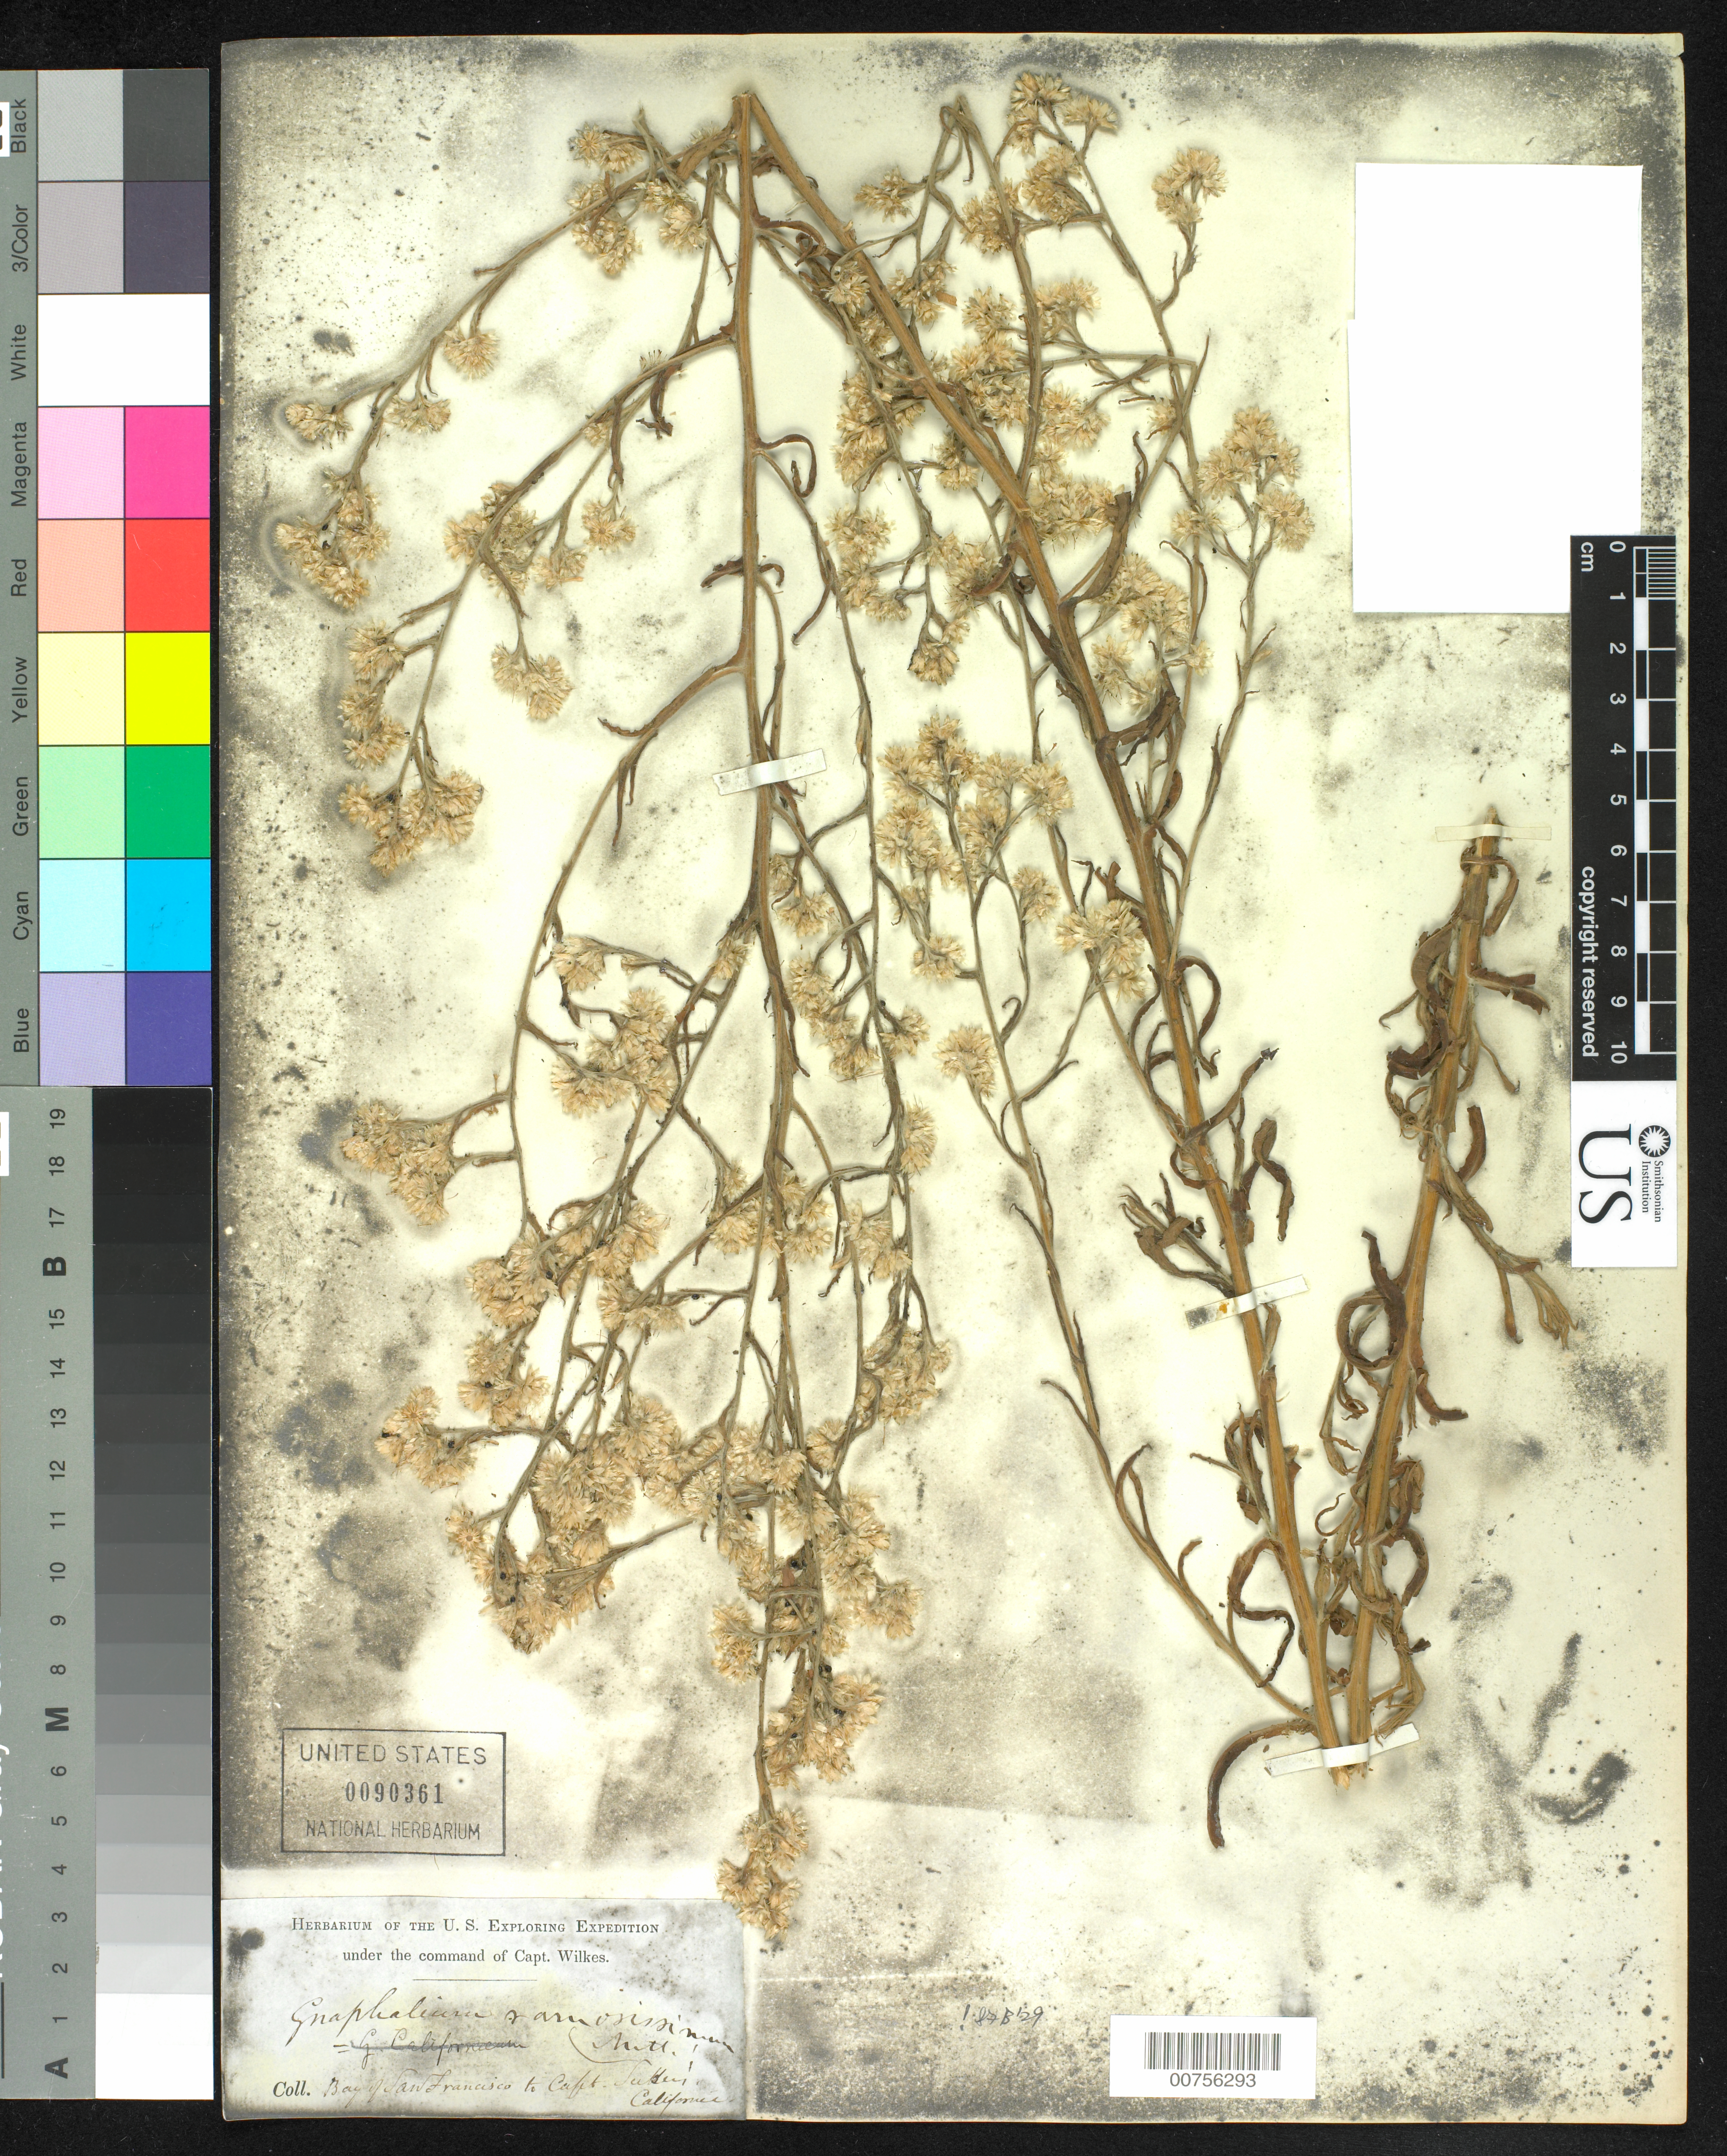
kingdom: Plantae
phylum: Tracheophyta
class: Magnoliopsida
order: Asterales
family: Asteraceae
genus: Gnaphalium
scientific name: Gnaphalium ramosissimum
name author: Nutt.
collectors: Wilkes Explor. Exped.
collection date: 1838/1842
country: United States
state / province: California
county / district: San Francisco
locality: Bay of San Francisco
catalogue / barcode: US 90361